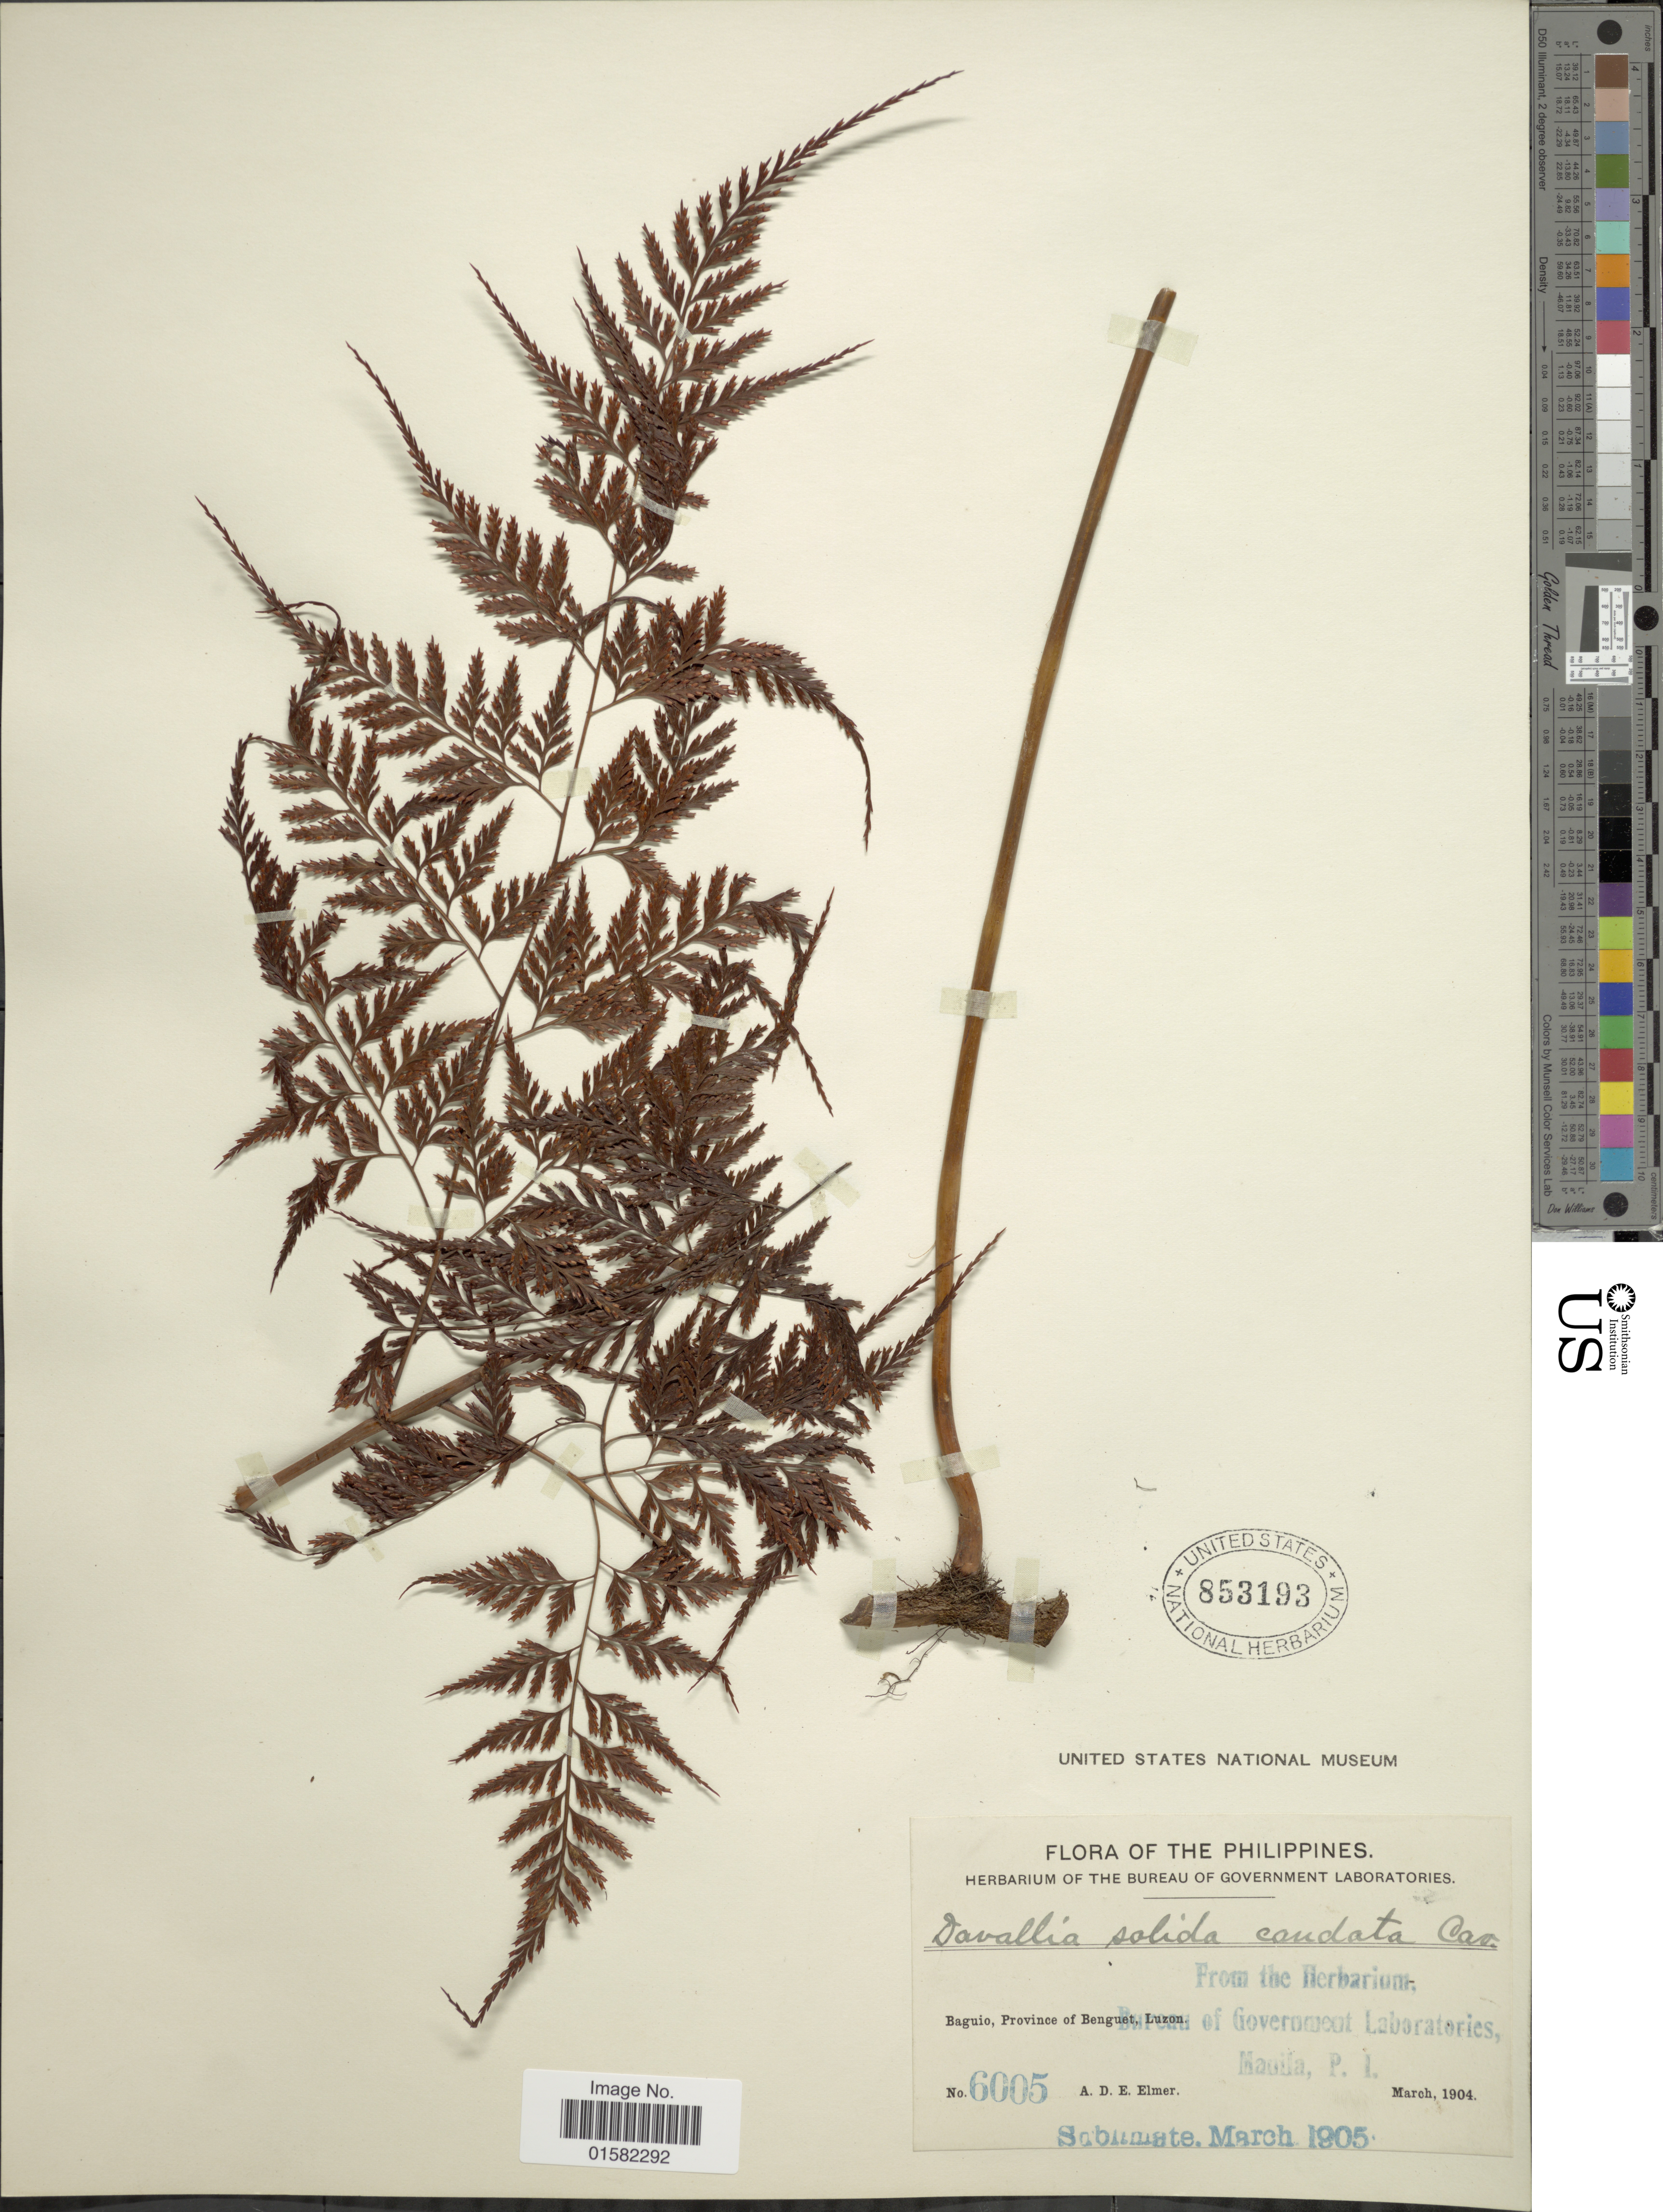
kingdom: Plantae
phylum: Tracheophyta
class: Polypodiopsida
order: Polypodiales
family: Davalliaceae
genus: Wibelia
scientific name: Wibelia denticulata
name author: (Burm. f.) M. Kato & Tsutsumi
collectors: A. D. E. Elmer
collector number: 6005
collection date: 1904-03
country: Philippines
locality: Baguio, Province of Benguet, Luzon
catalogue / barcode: US 853193